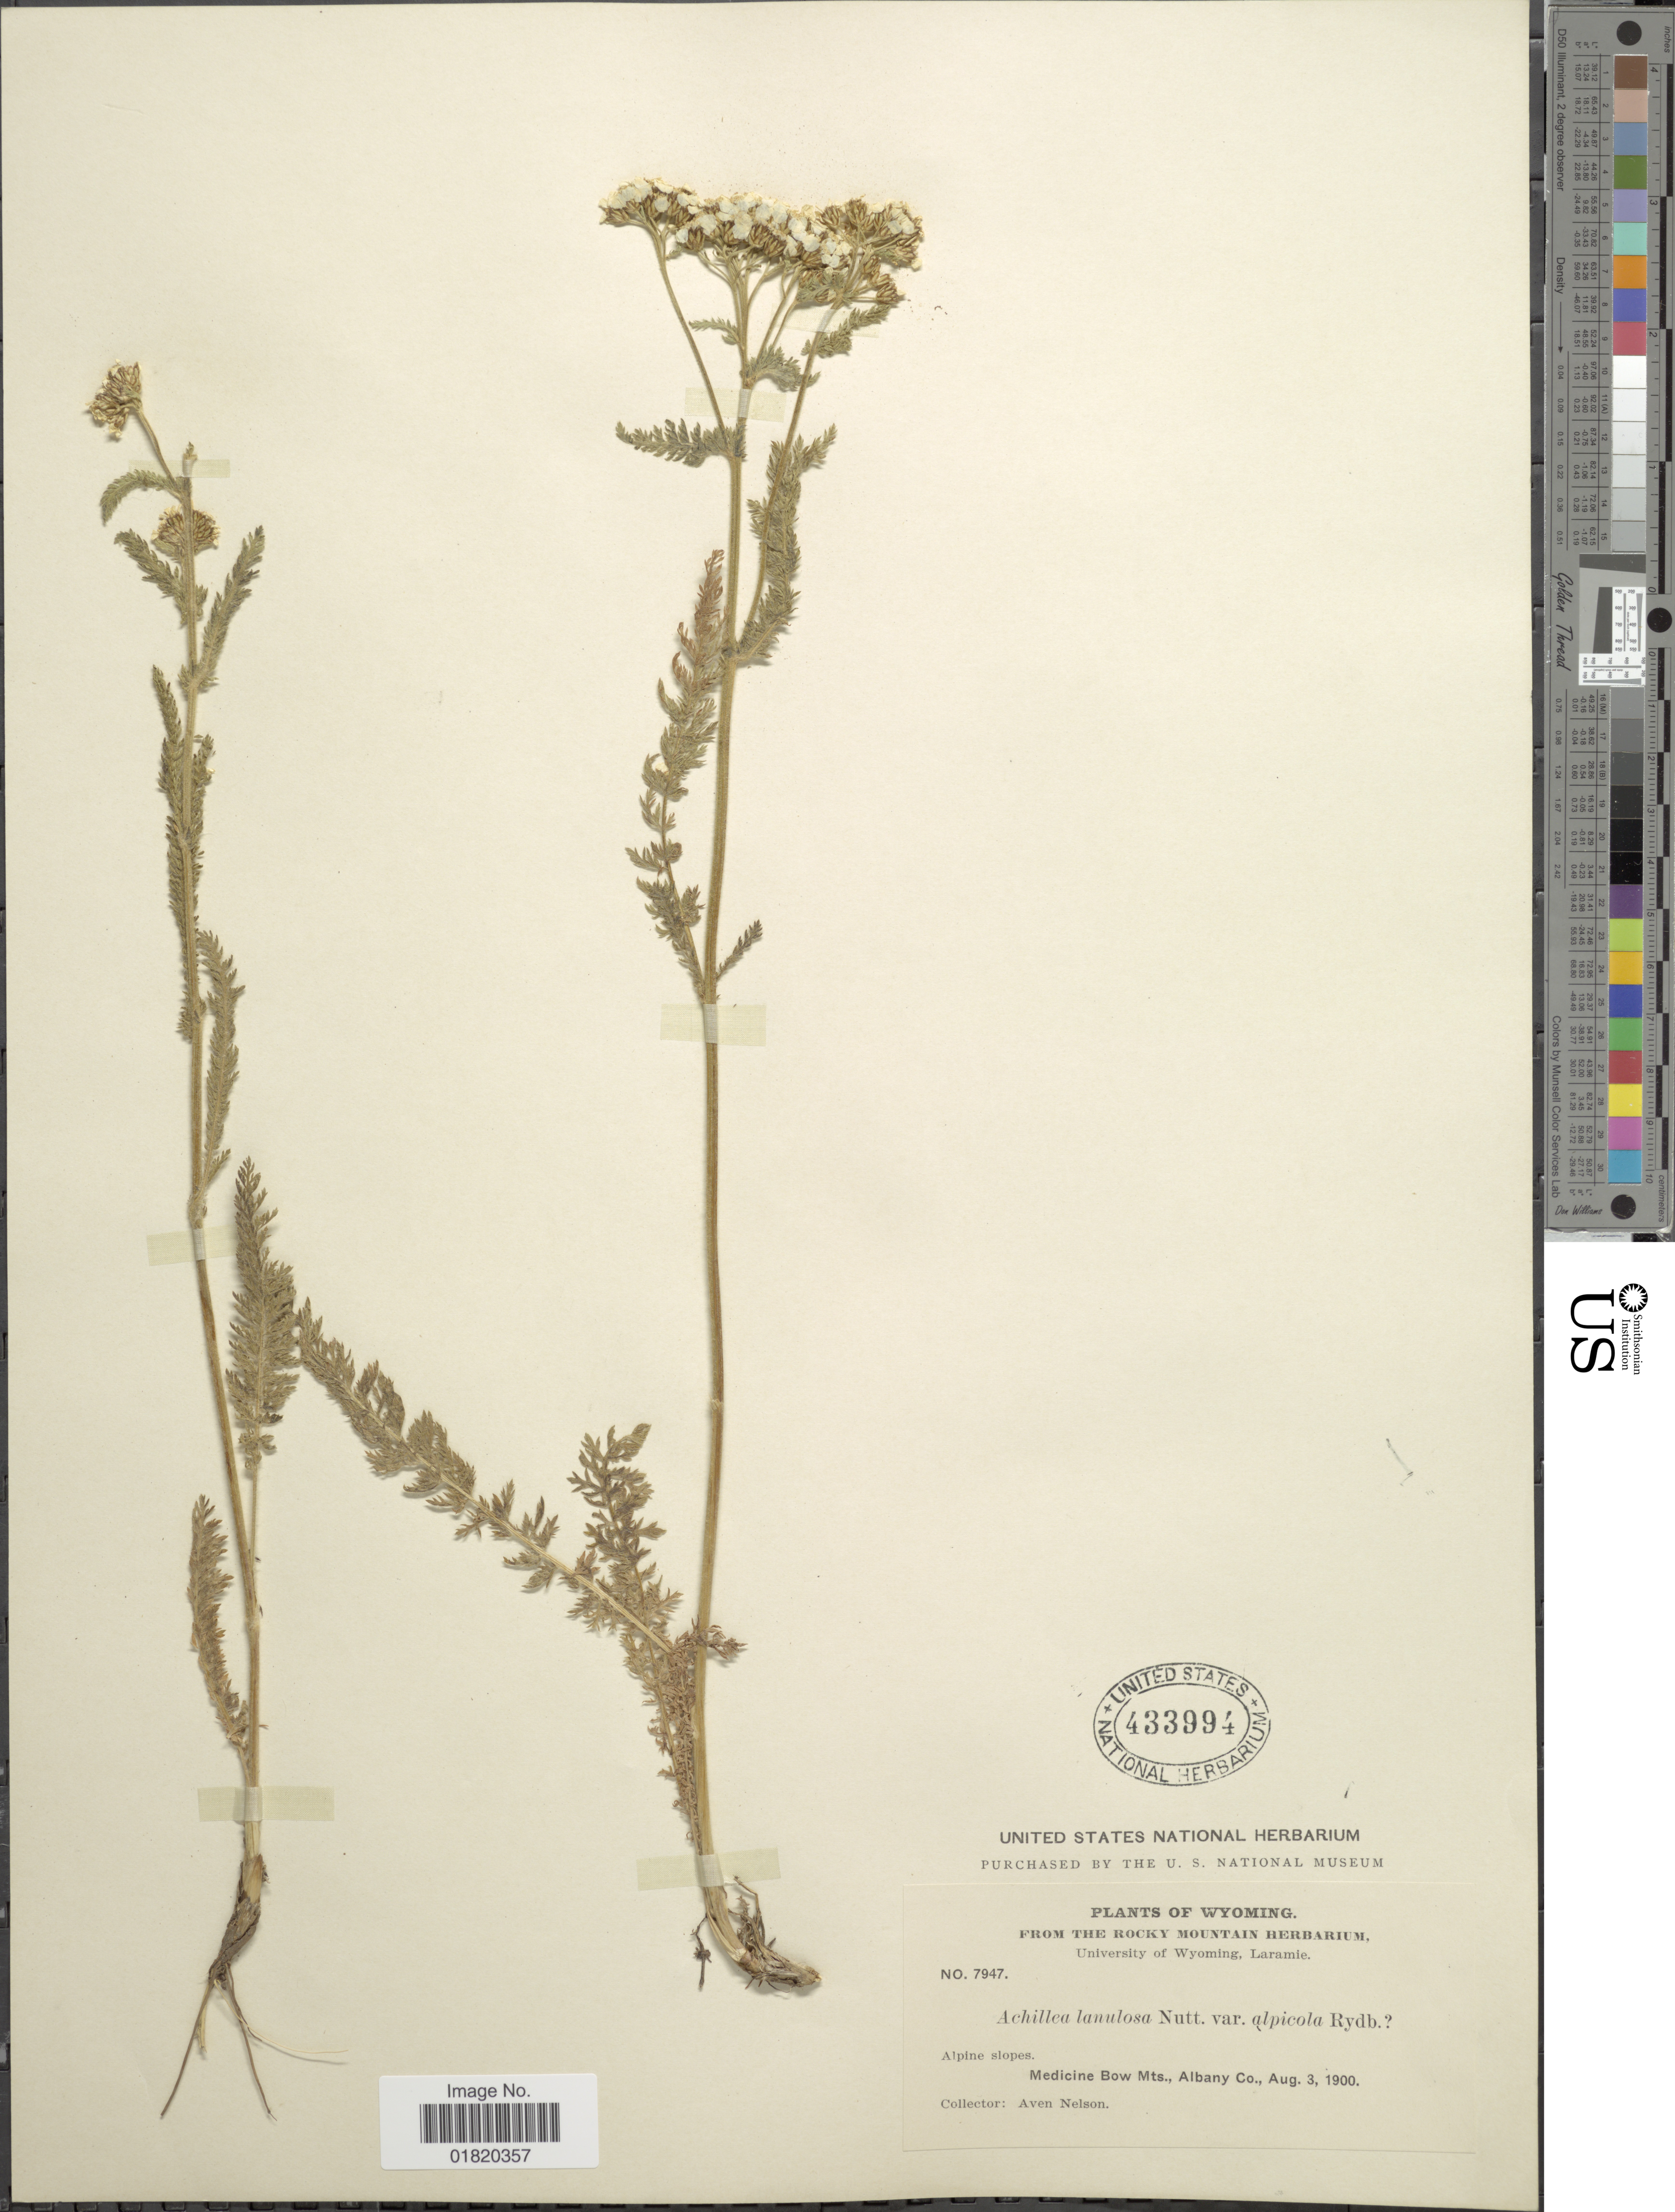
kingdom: Plantae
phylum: Tracheophyta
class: Magnoliopsida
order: Asterales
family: Asteraceae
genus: Achillea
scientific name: Achillea subalpina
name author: Greene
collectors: A. Nelson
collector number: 7947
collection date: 1900-08-03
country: United States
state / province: Wyoming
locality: Medicine Bow Mts., Albany Co.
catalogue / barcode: US 433994